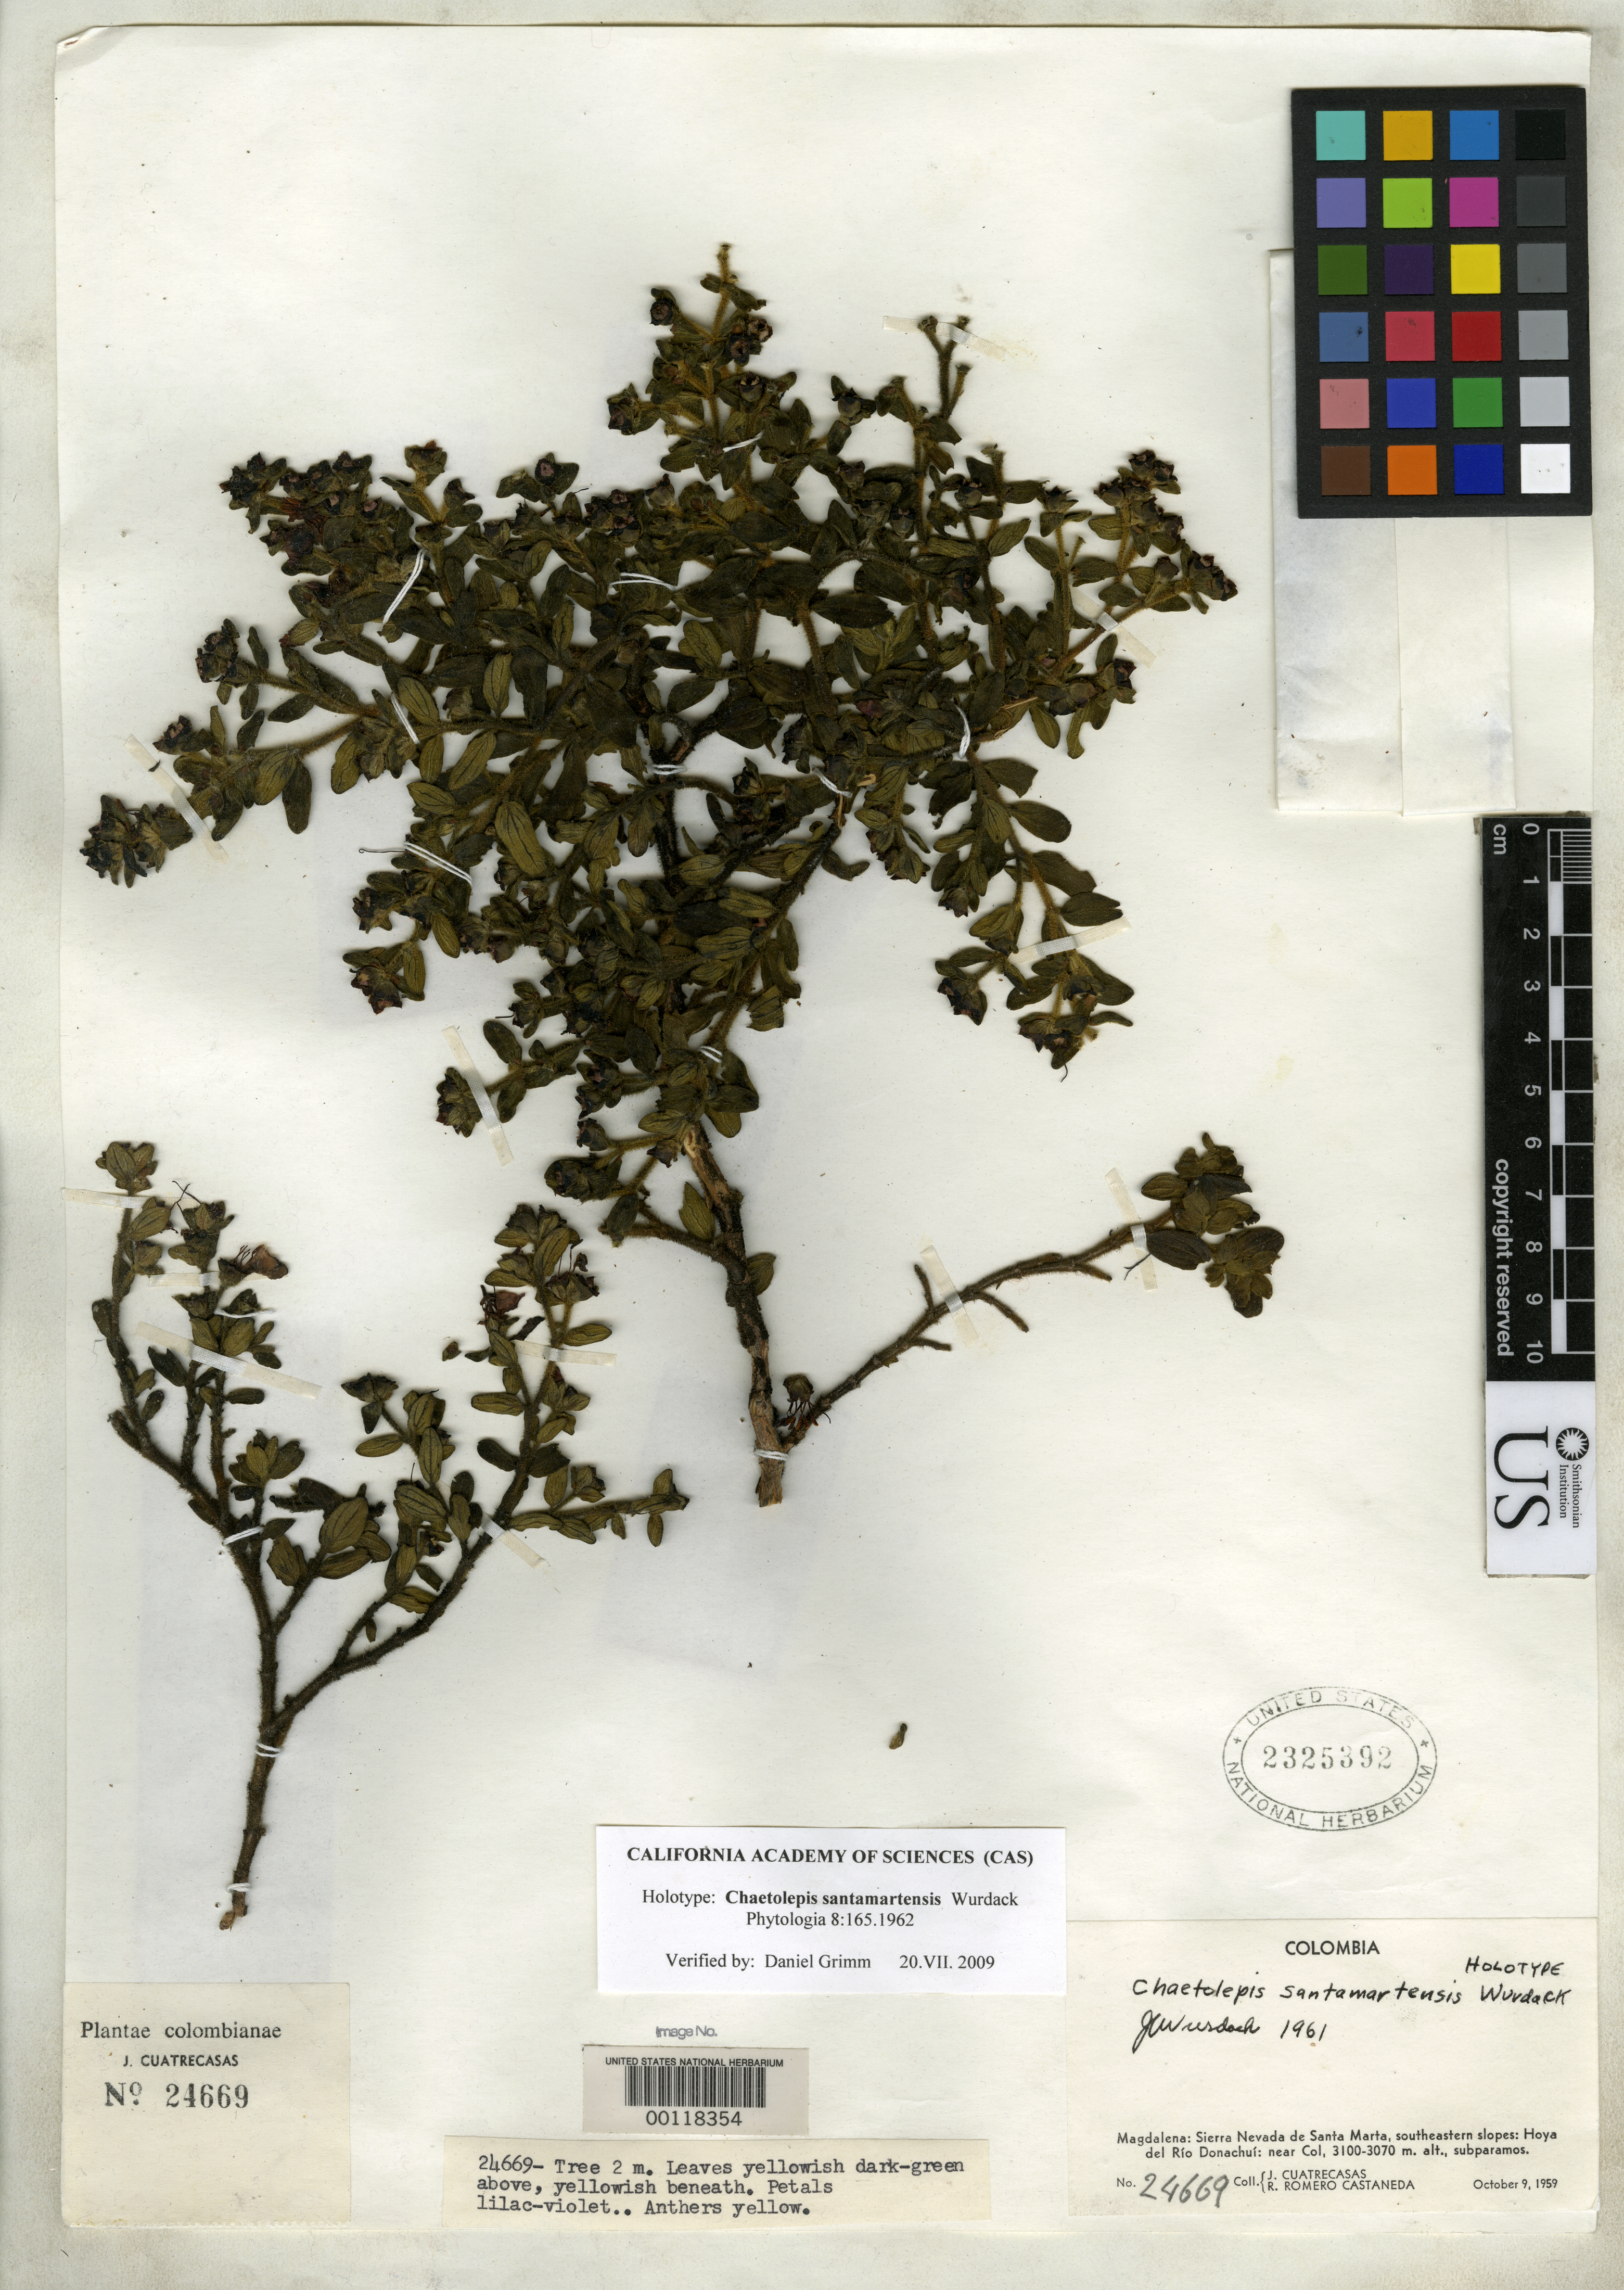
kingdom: Plantae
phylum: Tracheophyta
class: Magnoliopsida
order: Myrtales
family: Melastomataceae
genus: Chaetolepis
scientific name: Chaetolepis santamartensis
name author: Wurdack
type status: Holotype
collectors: J. Cuatrecasas & R. Romero Castañeda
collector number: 24669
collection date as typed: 09 Oct 1959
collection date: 1959-10-09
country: Colombia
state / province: Magdalena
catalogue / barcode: US 2325392